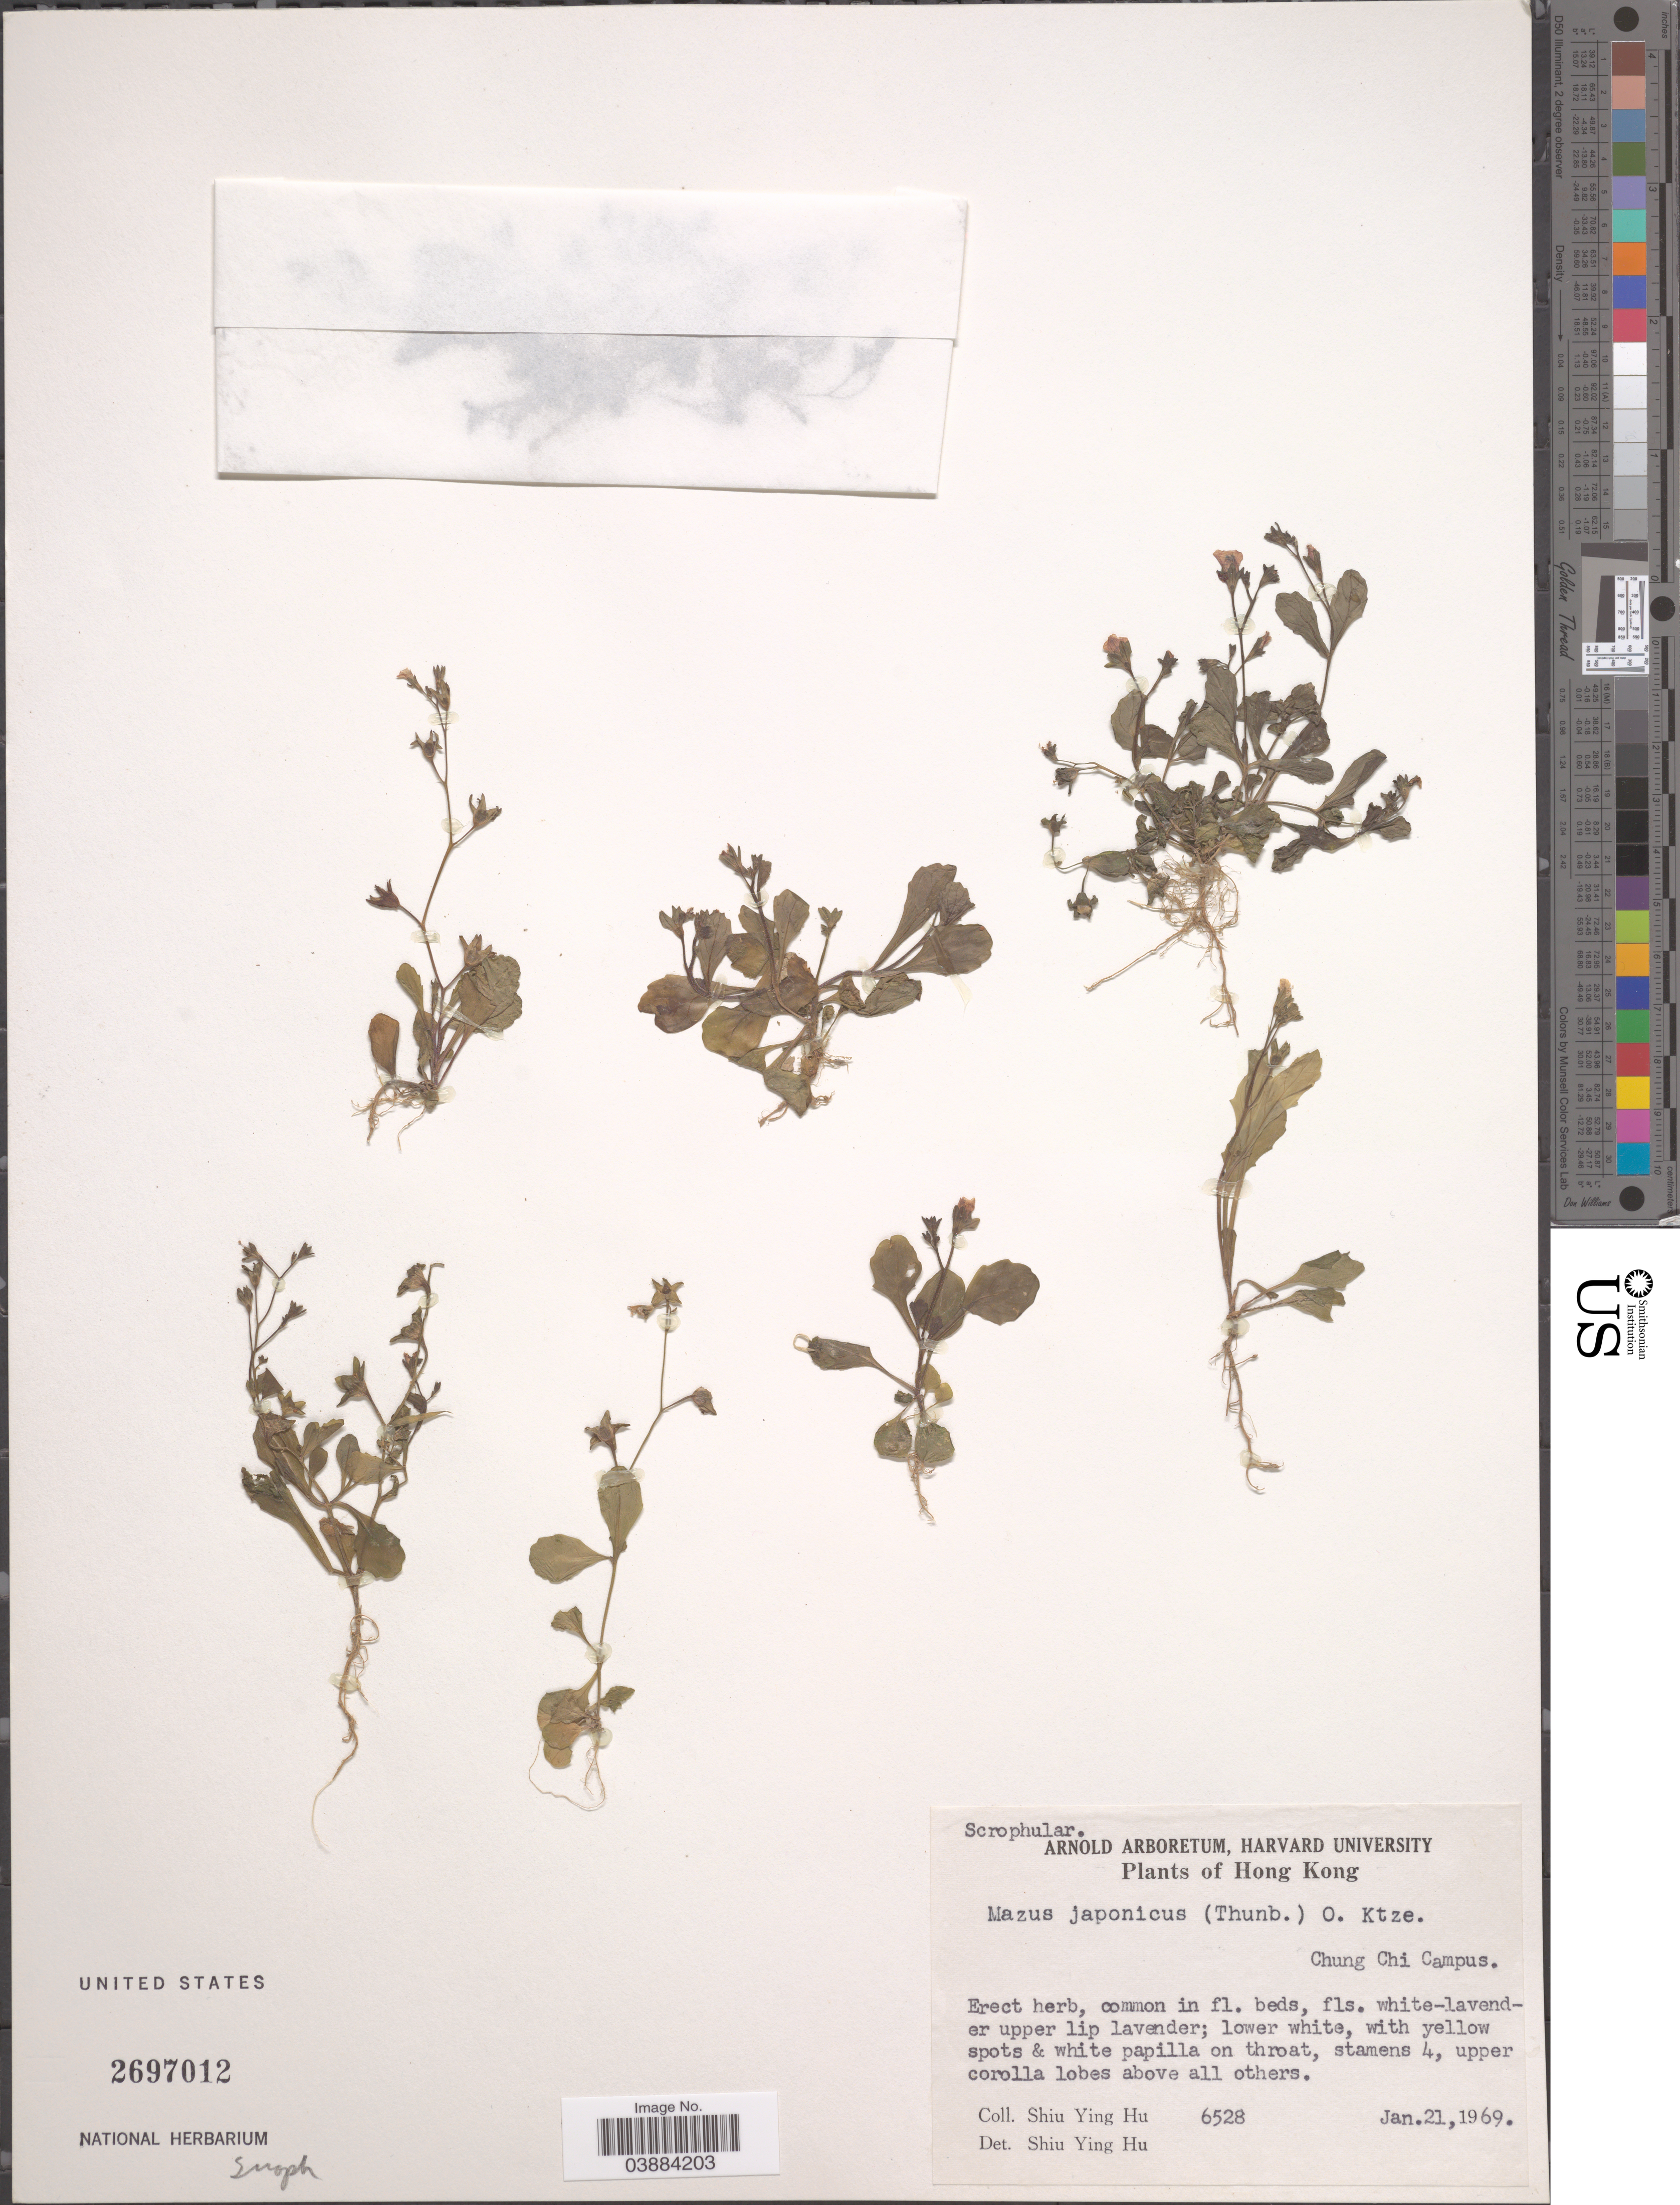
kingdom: Plantae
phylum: Tracheophyta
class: Magnoliopsida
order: Lamiales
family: Mazaceae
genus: Mazus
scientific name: Mazus pumilus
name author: (Burm. f.) Steenis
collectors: S. Y. Hu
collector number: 6528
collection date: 1969-01-21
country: China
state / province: Hong Kong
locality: Chung Chi Campus.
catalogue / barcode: US 2697012